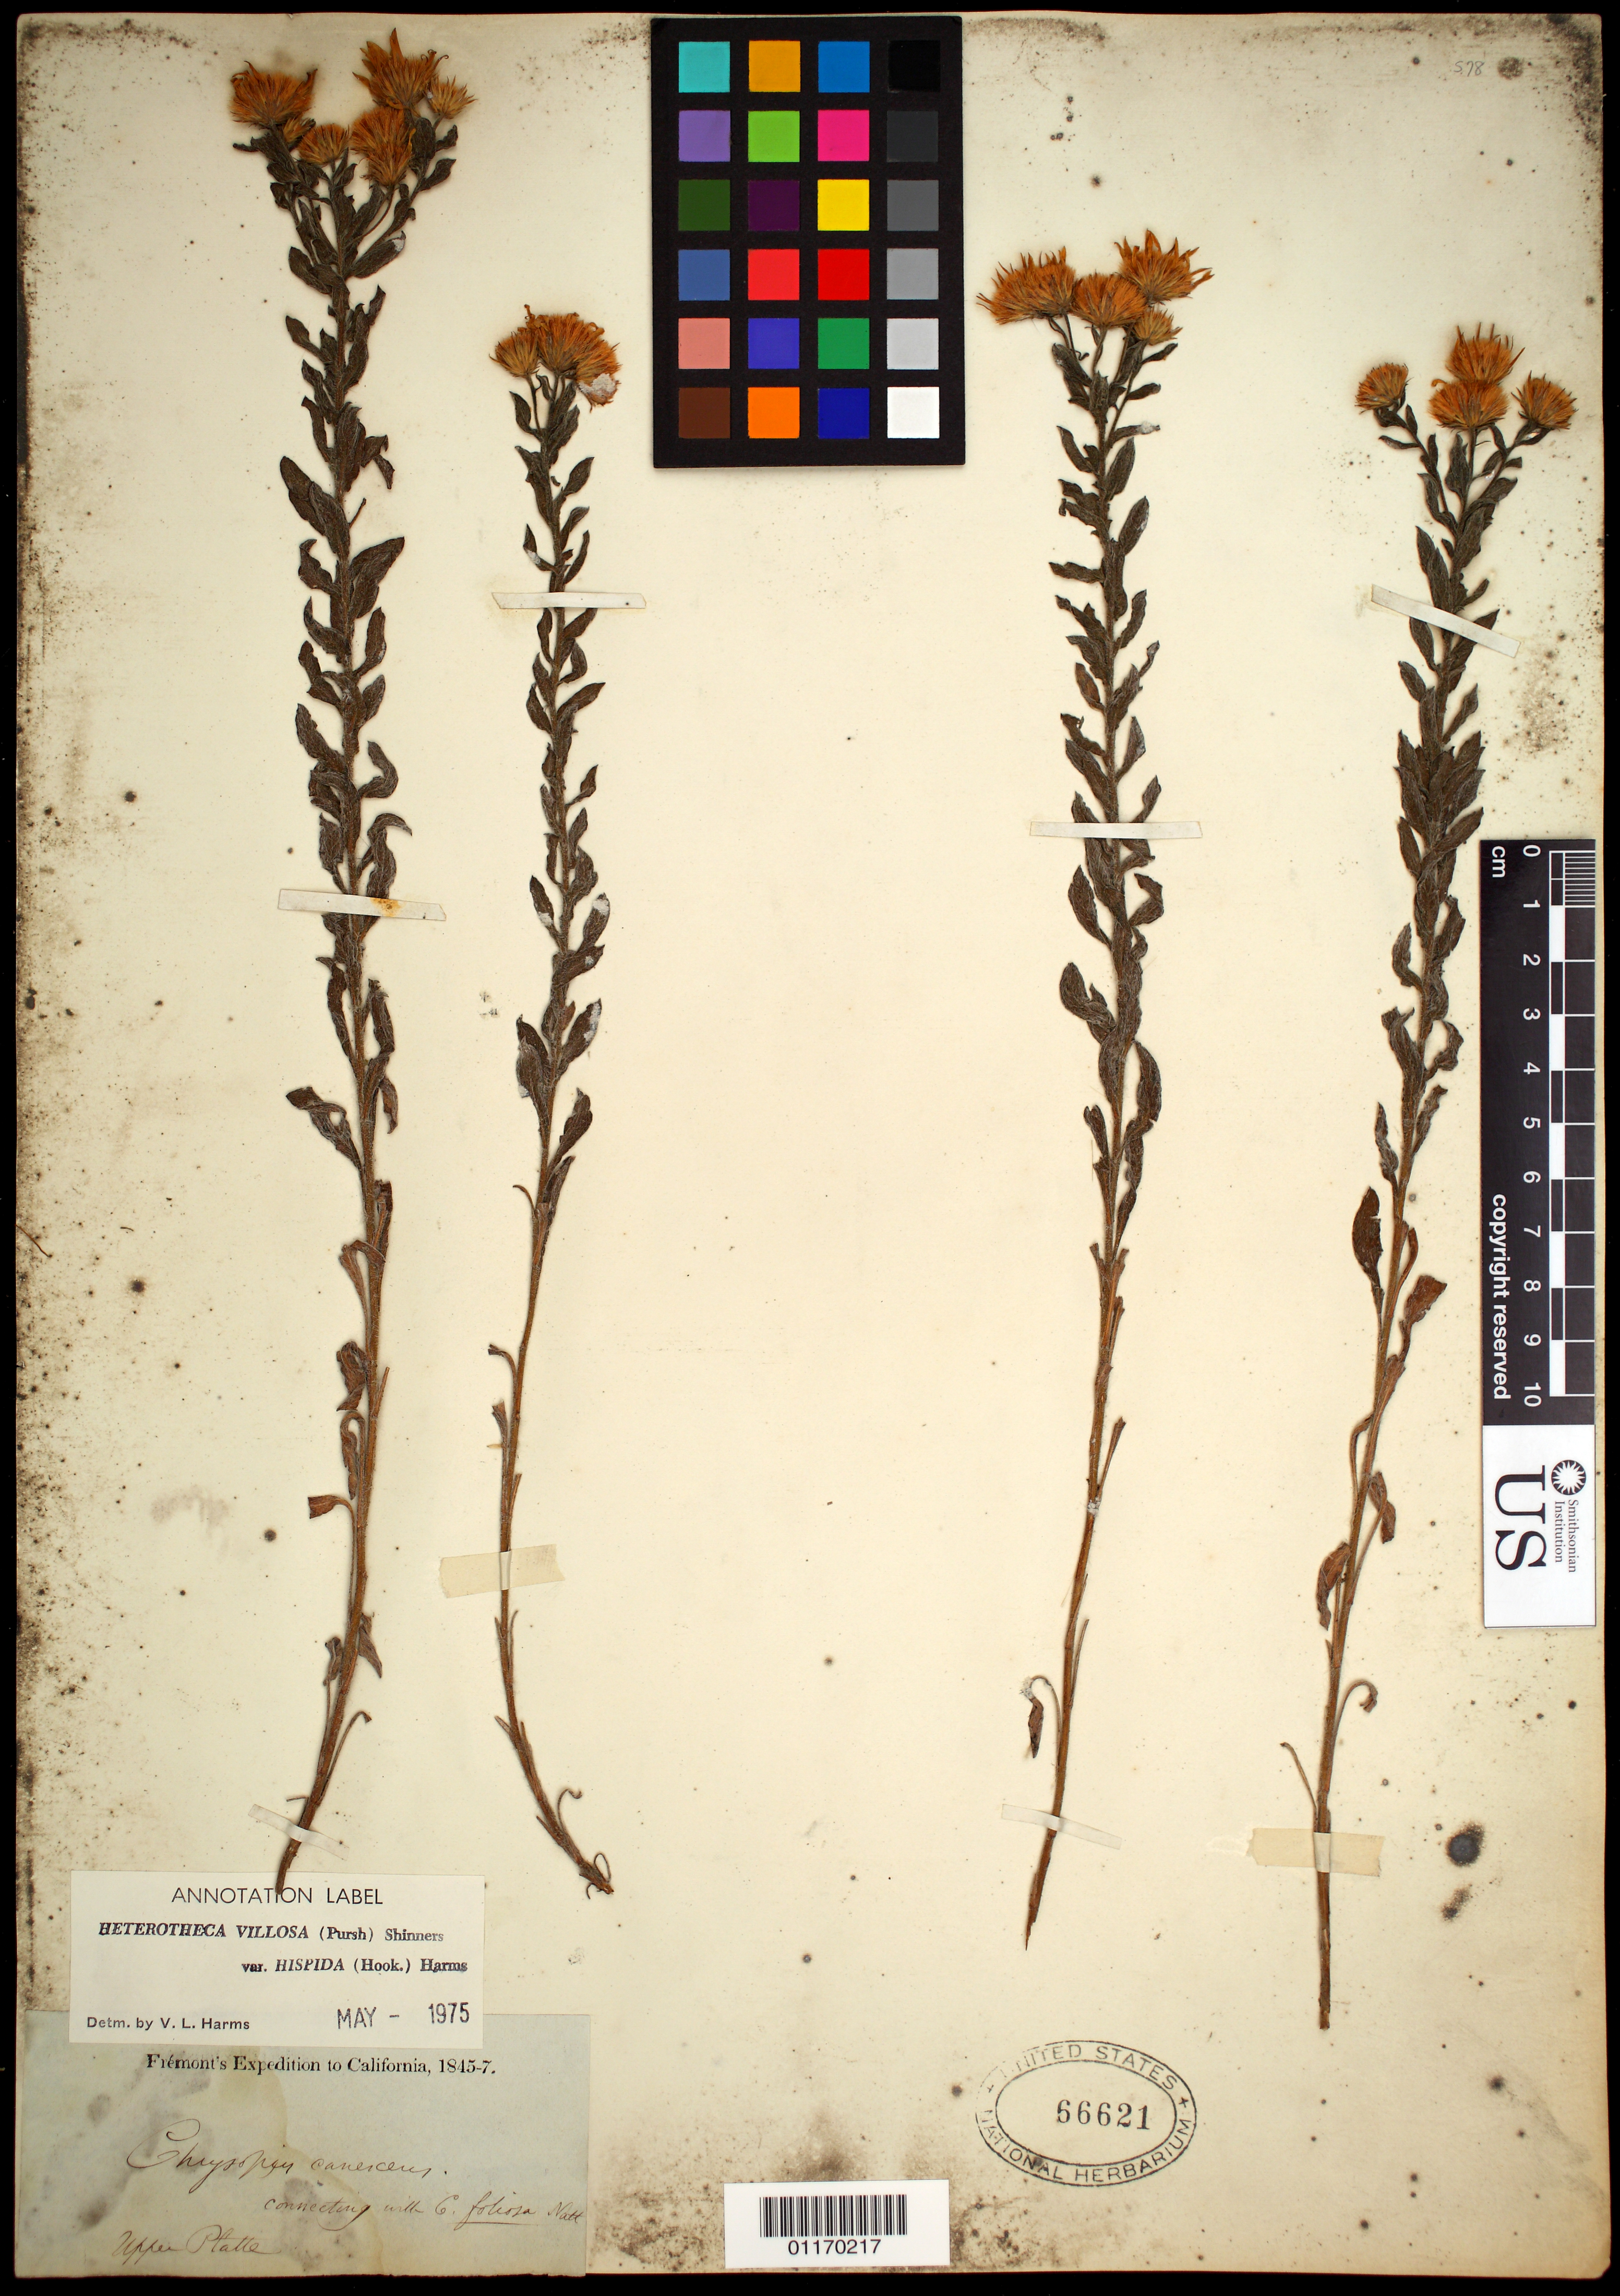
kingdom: Plantae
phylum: Tracheophyta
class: Magnoliopsida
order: Asterales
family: Asteraceae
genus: Heterotheca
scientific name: Heterotheca villosa var. hispida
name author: (Hook.) V.L. Harms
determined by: Harms, V. L.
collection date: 1845/1847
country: United States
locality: Upper Platte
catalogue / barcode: US 66621